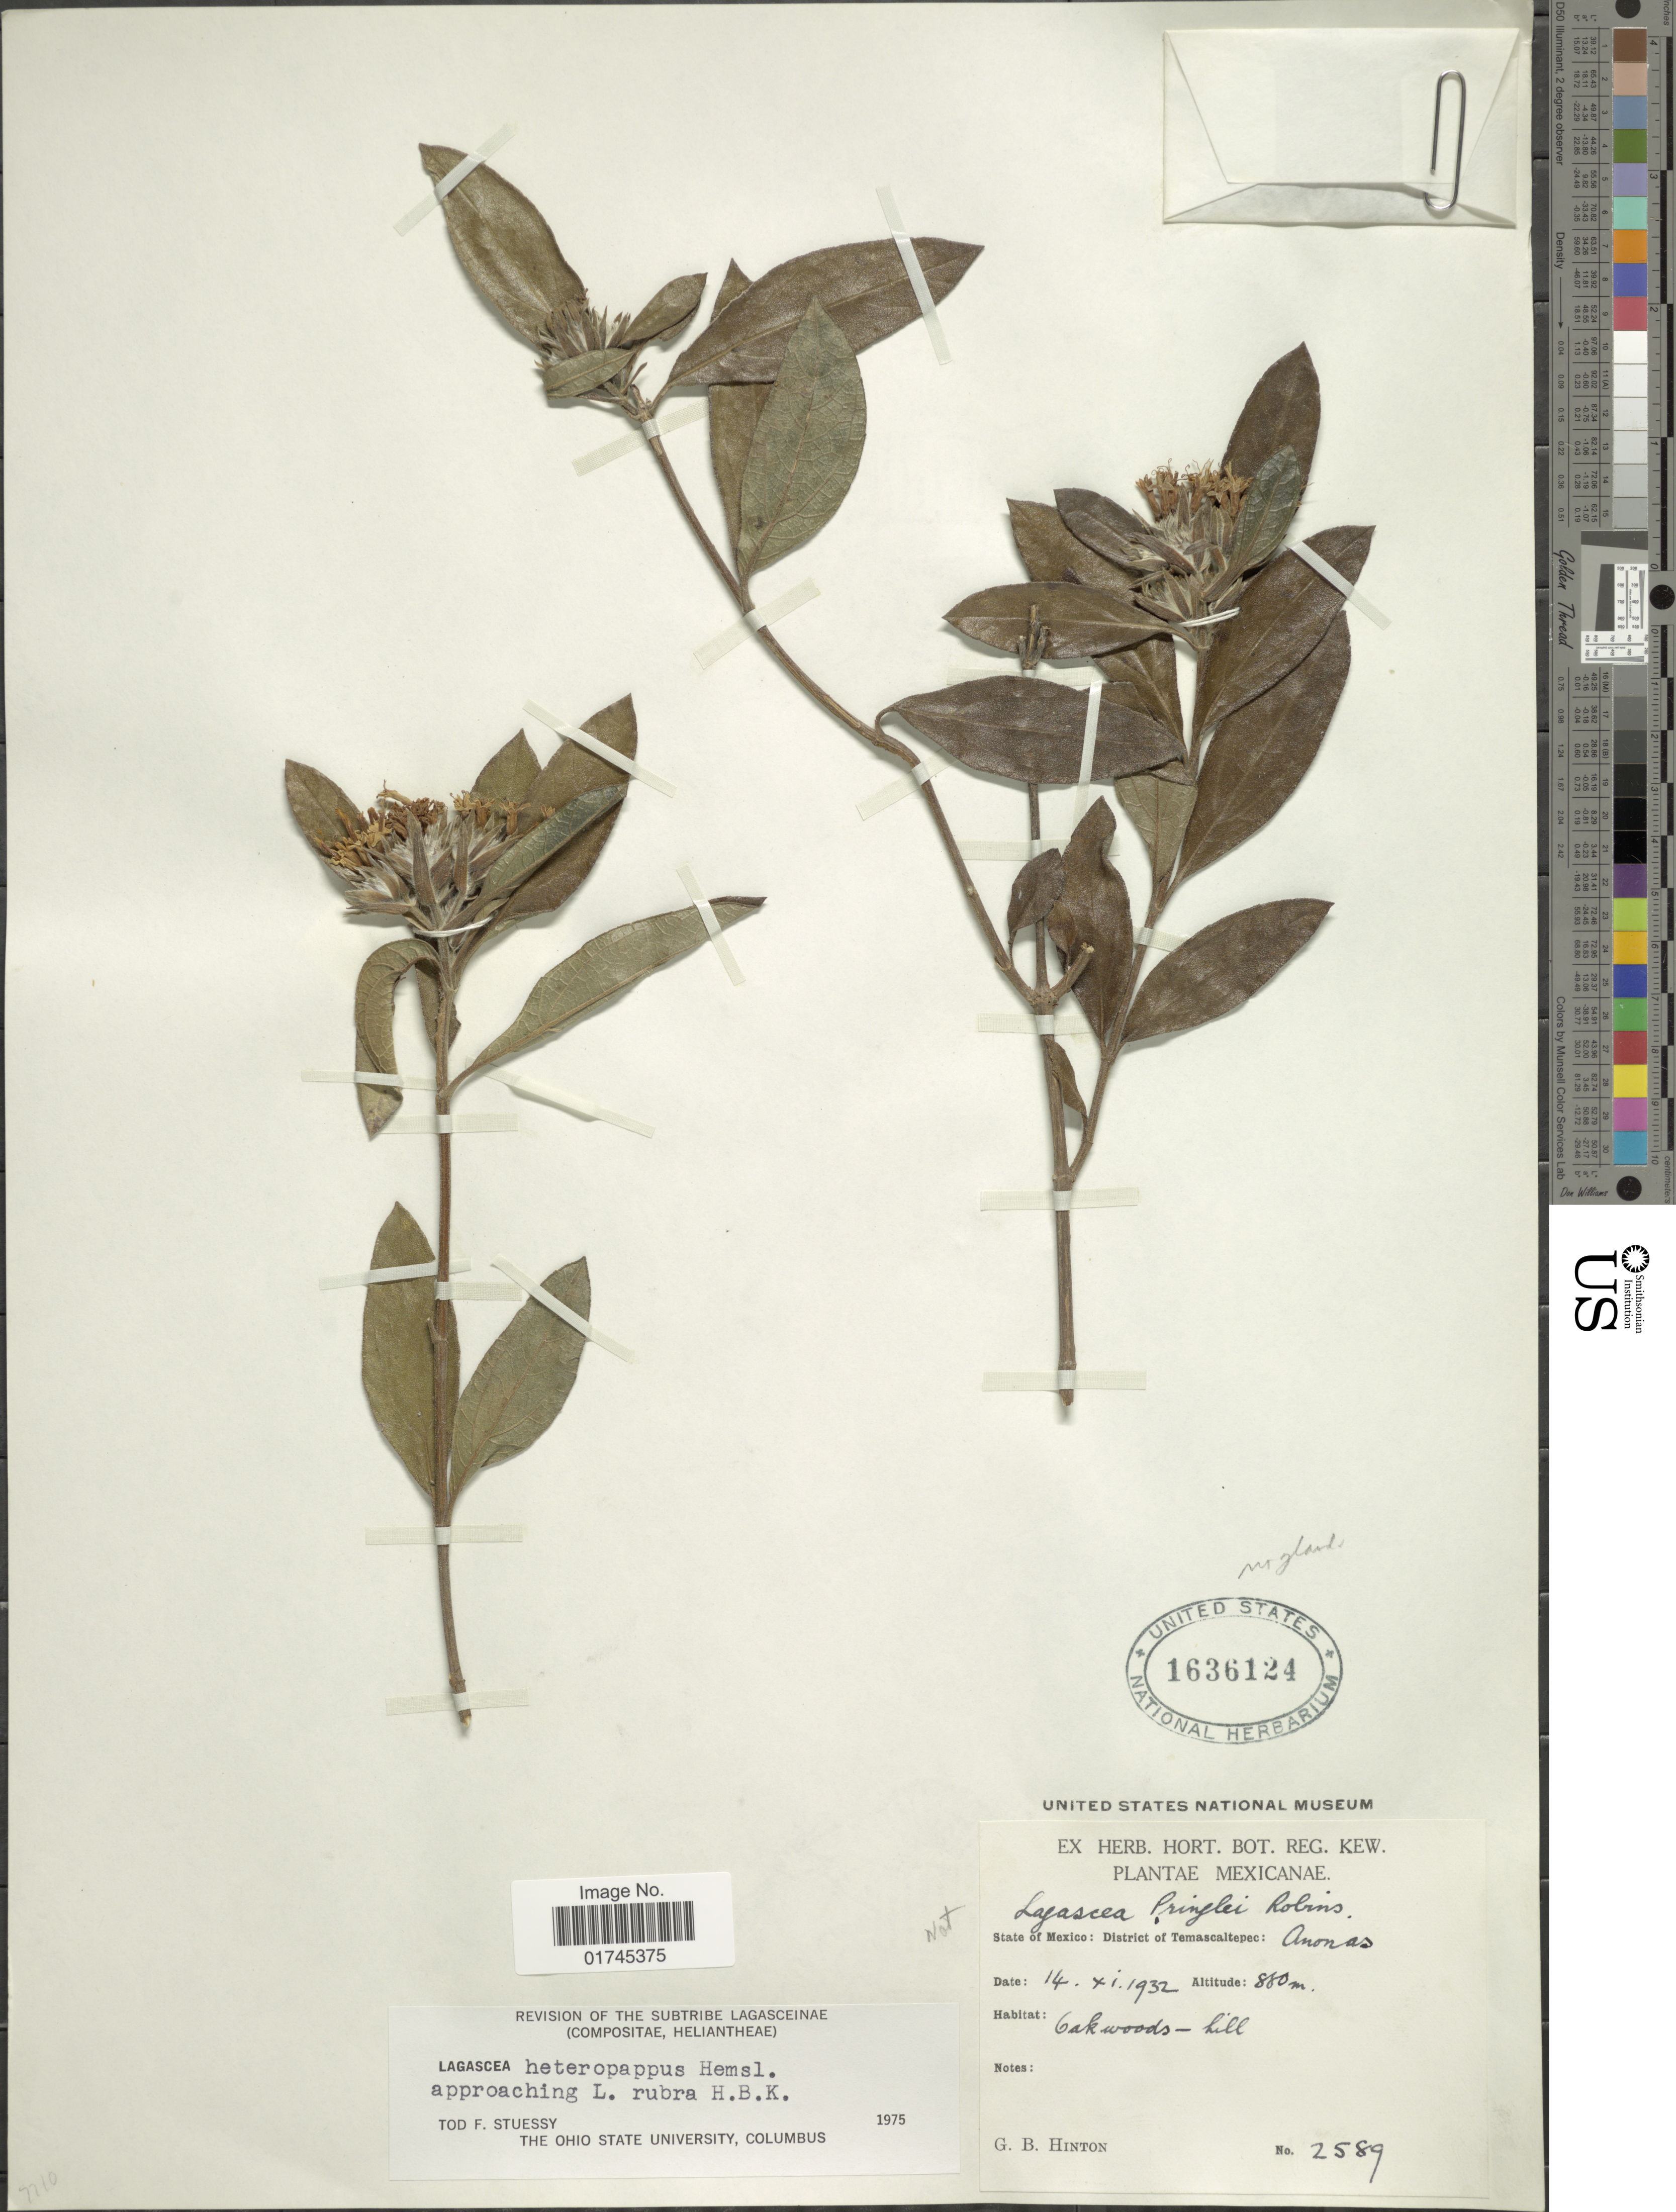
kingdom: Plantae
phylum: Tracheophyta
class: Magnoliopsida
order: Asterales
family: Asteraceae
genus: Lagascea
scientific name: Lagascea heteropappus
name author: Hemsl.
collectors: G. B. Hinton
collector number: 2589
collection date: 1932-11-14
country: Mexico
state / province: México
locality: District of Temascaltepec: Anonas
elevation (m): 880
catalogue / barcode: US 1636124